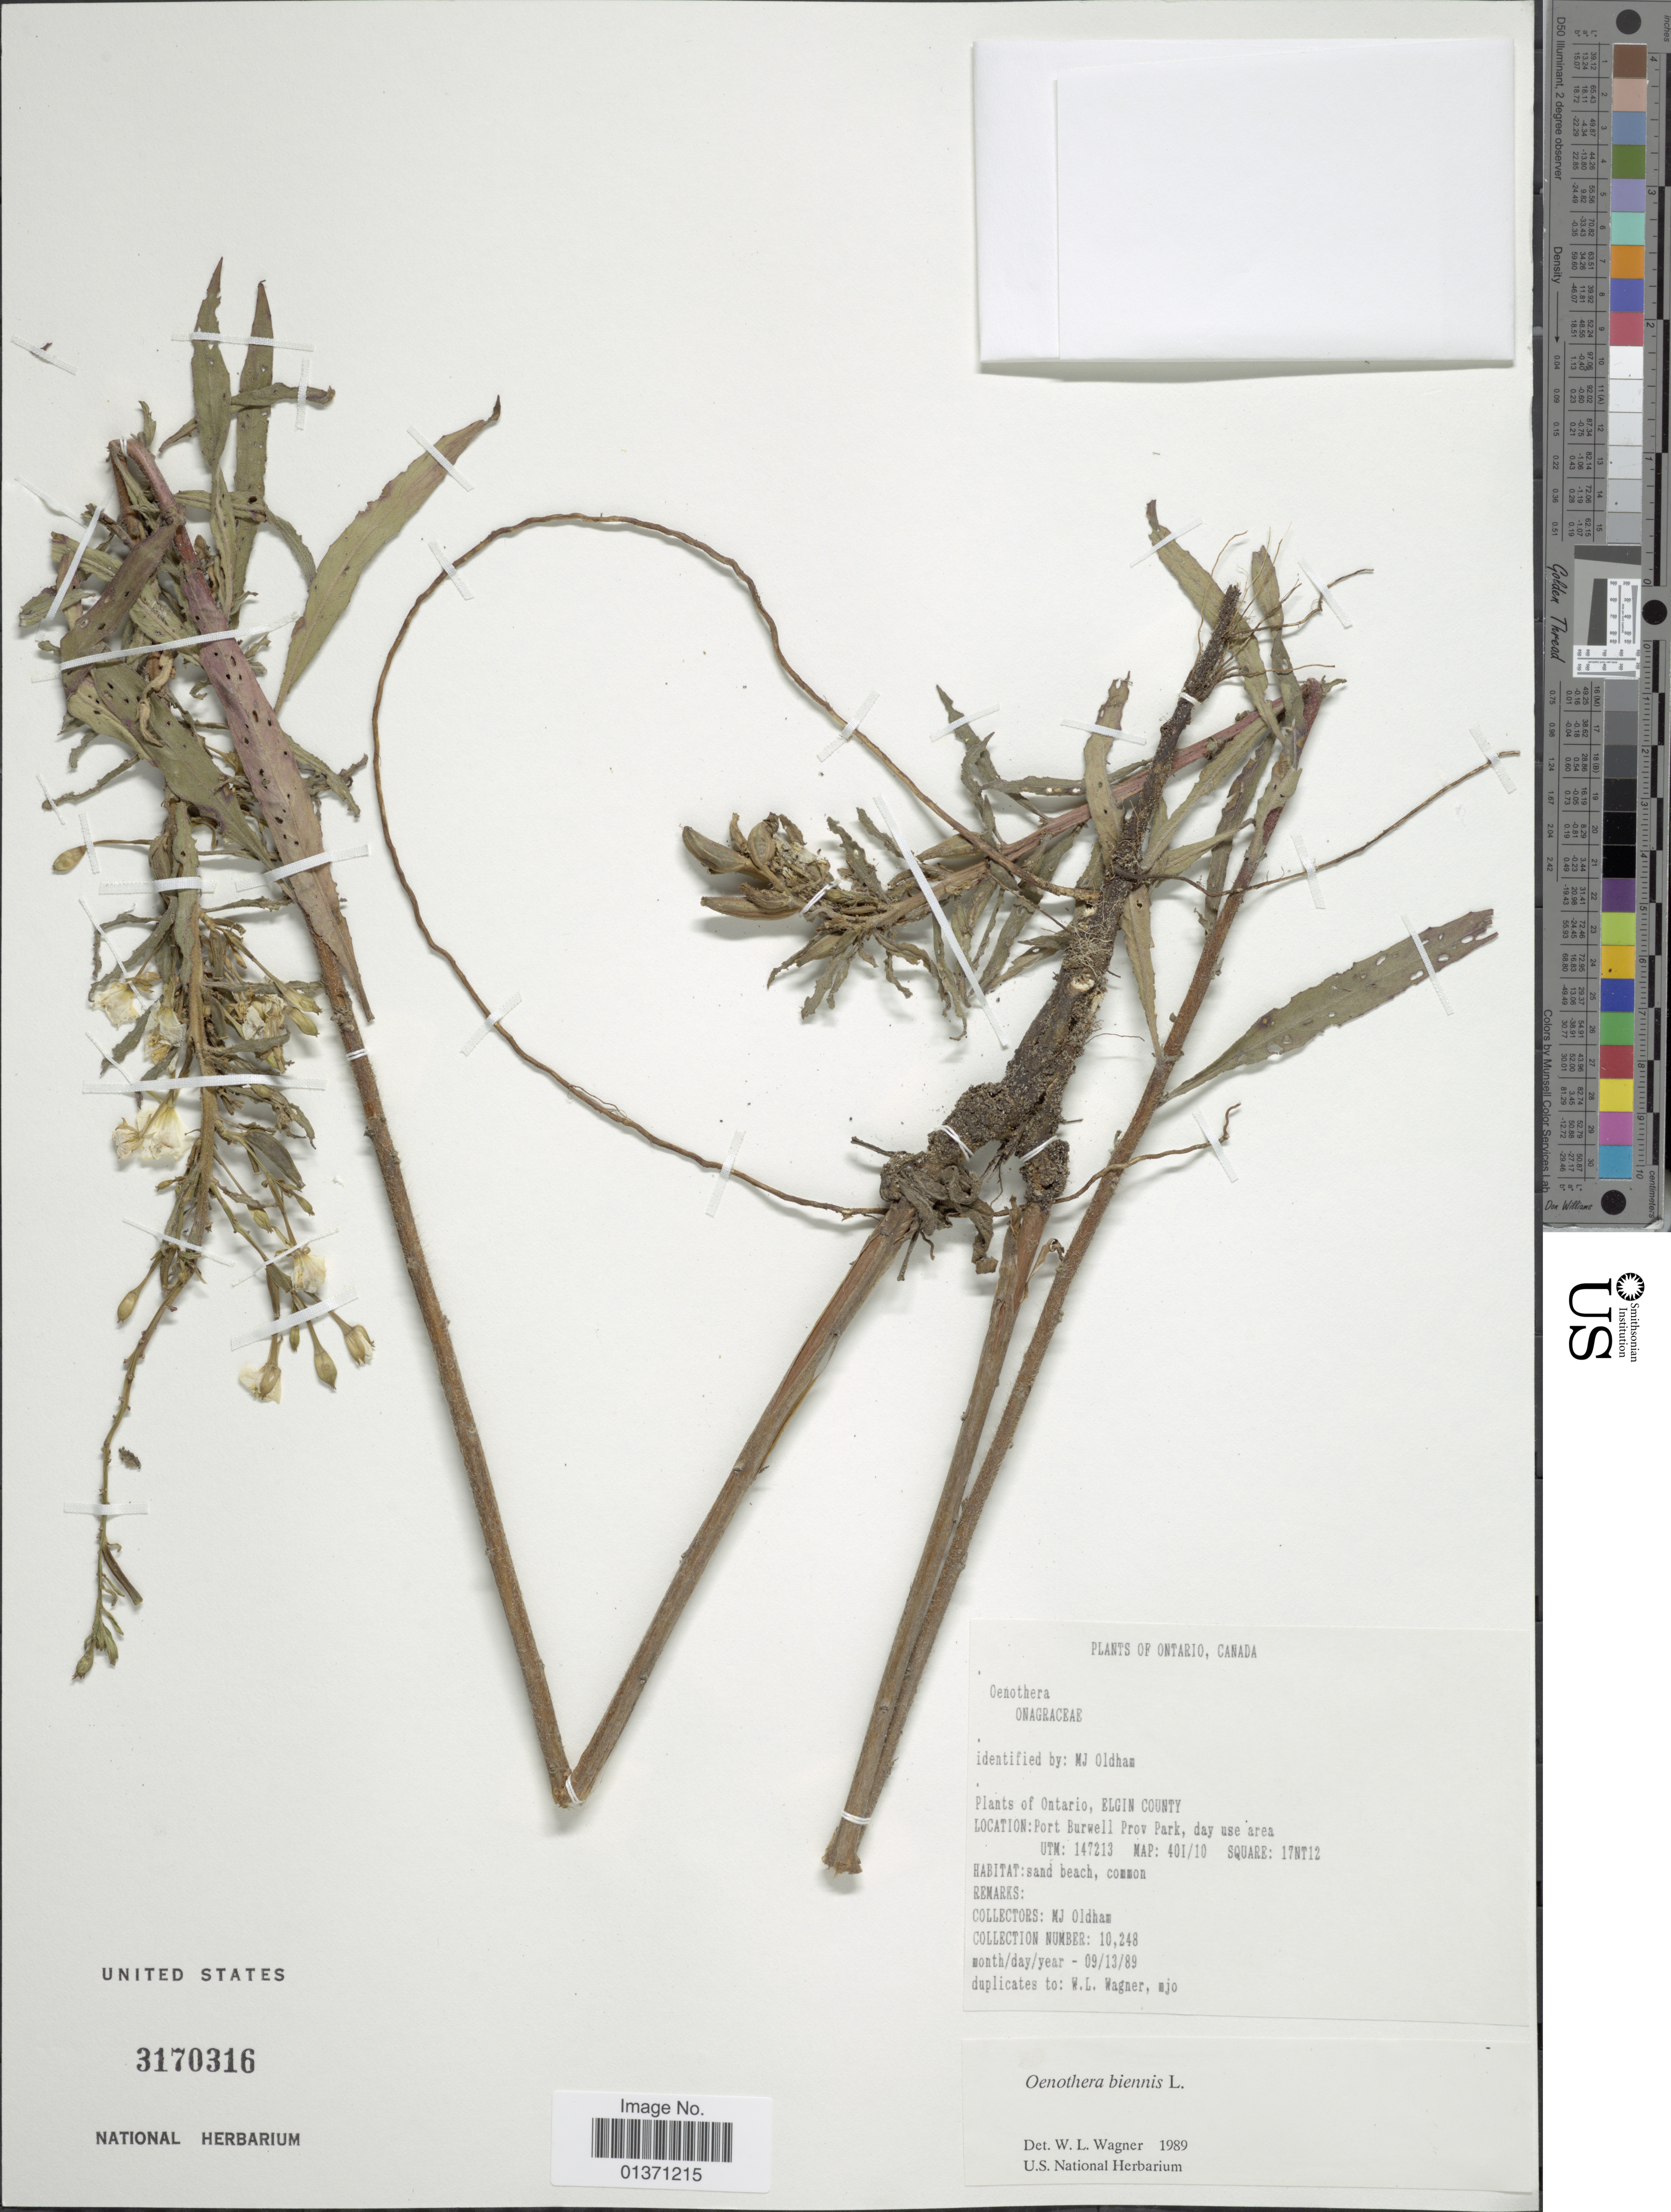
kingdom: Plantae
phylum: Tracheophyta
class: Magnoliopsida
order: Myrtales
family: Onagraceae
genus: Oenothera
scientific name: Oenothera biennis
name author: L.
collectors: M. Oldham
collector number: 10248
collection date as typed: Transcribed d/m/y: 13/9/89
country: Canada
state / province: Ontario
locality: Elgin County. Port Burwell Prov Park, day use area, UTM: 147213 MAP: 401/10 SQUARE: 17NT12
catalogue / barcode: US 3170316